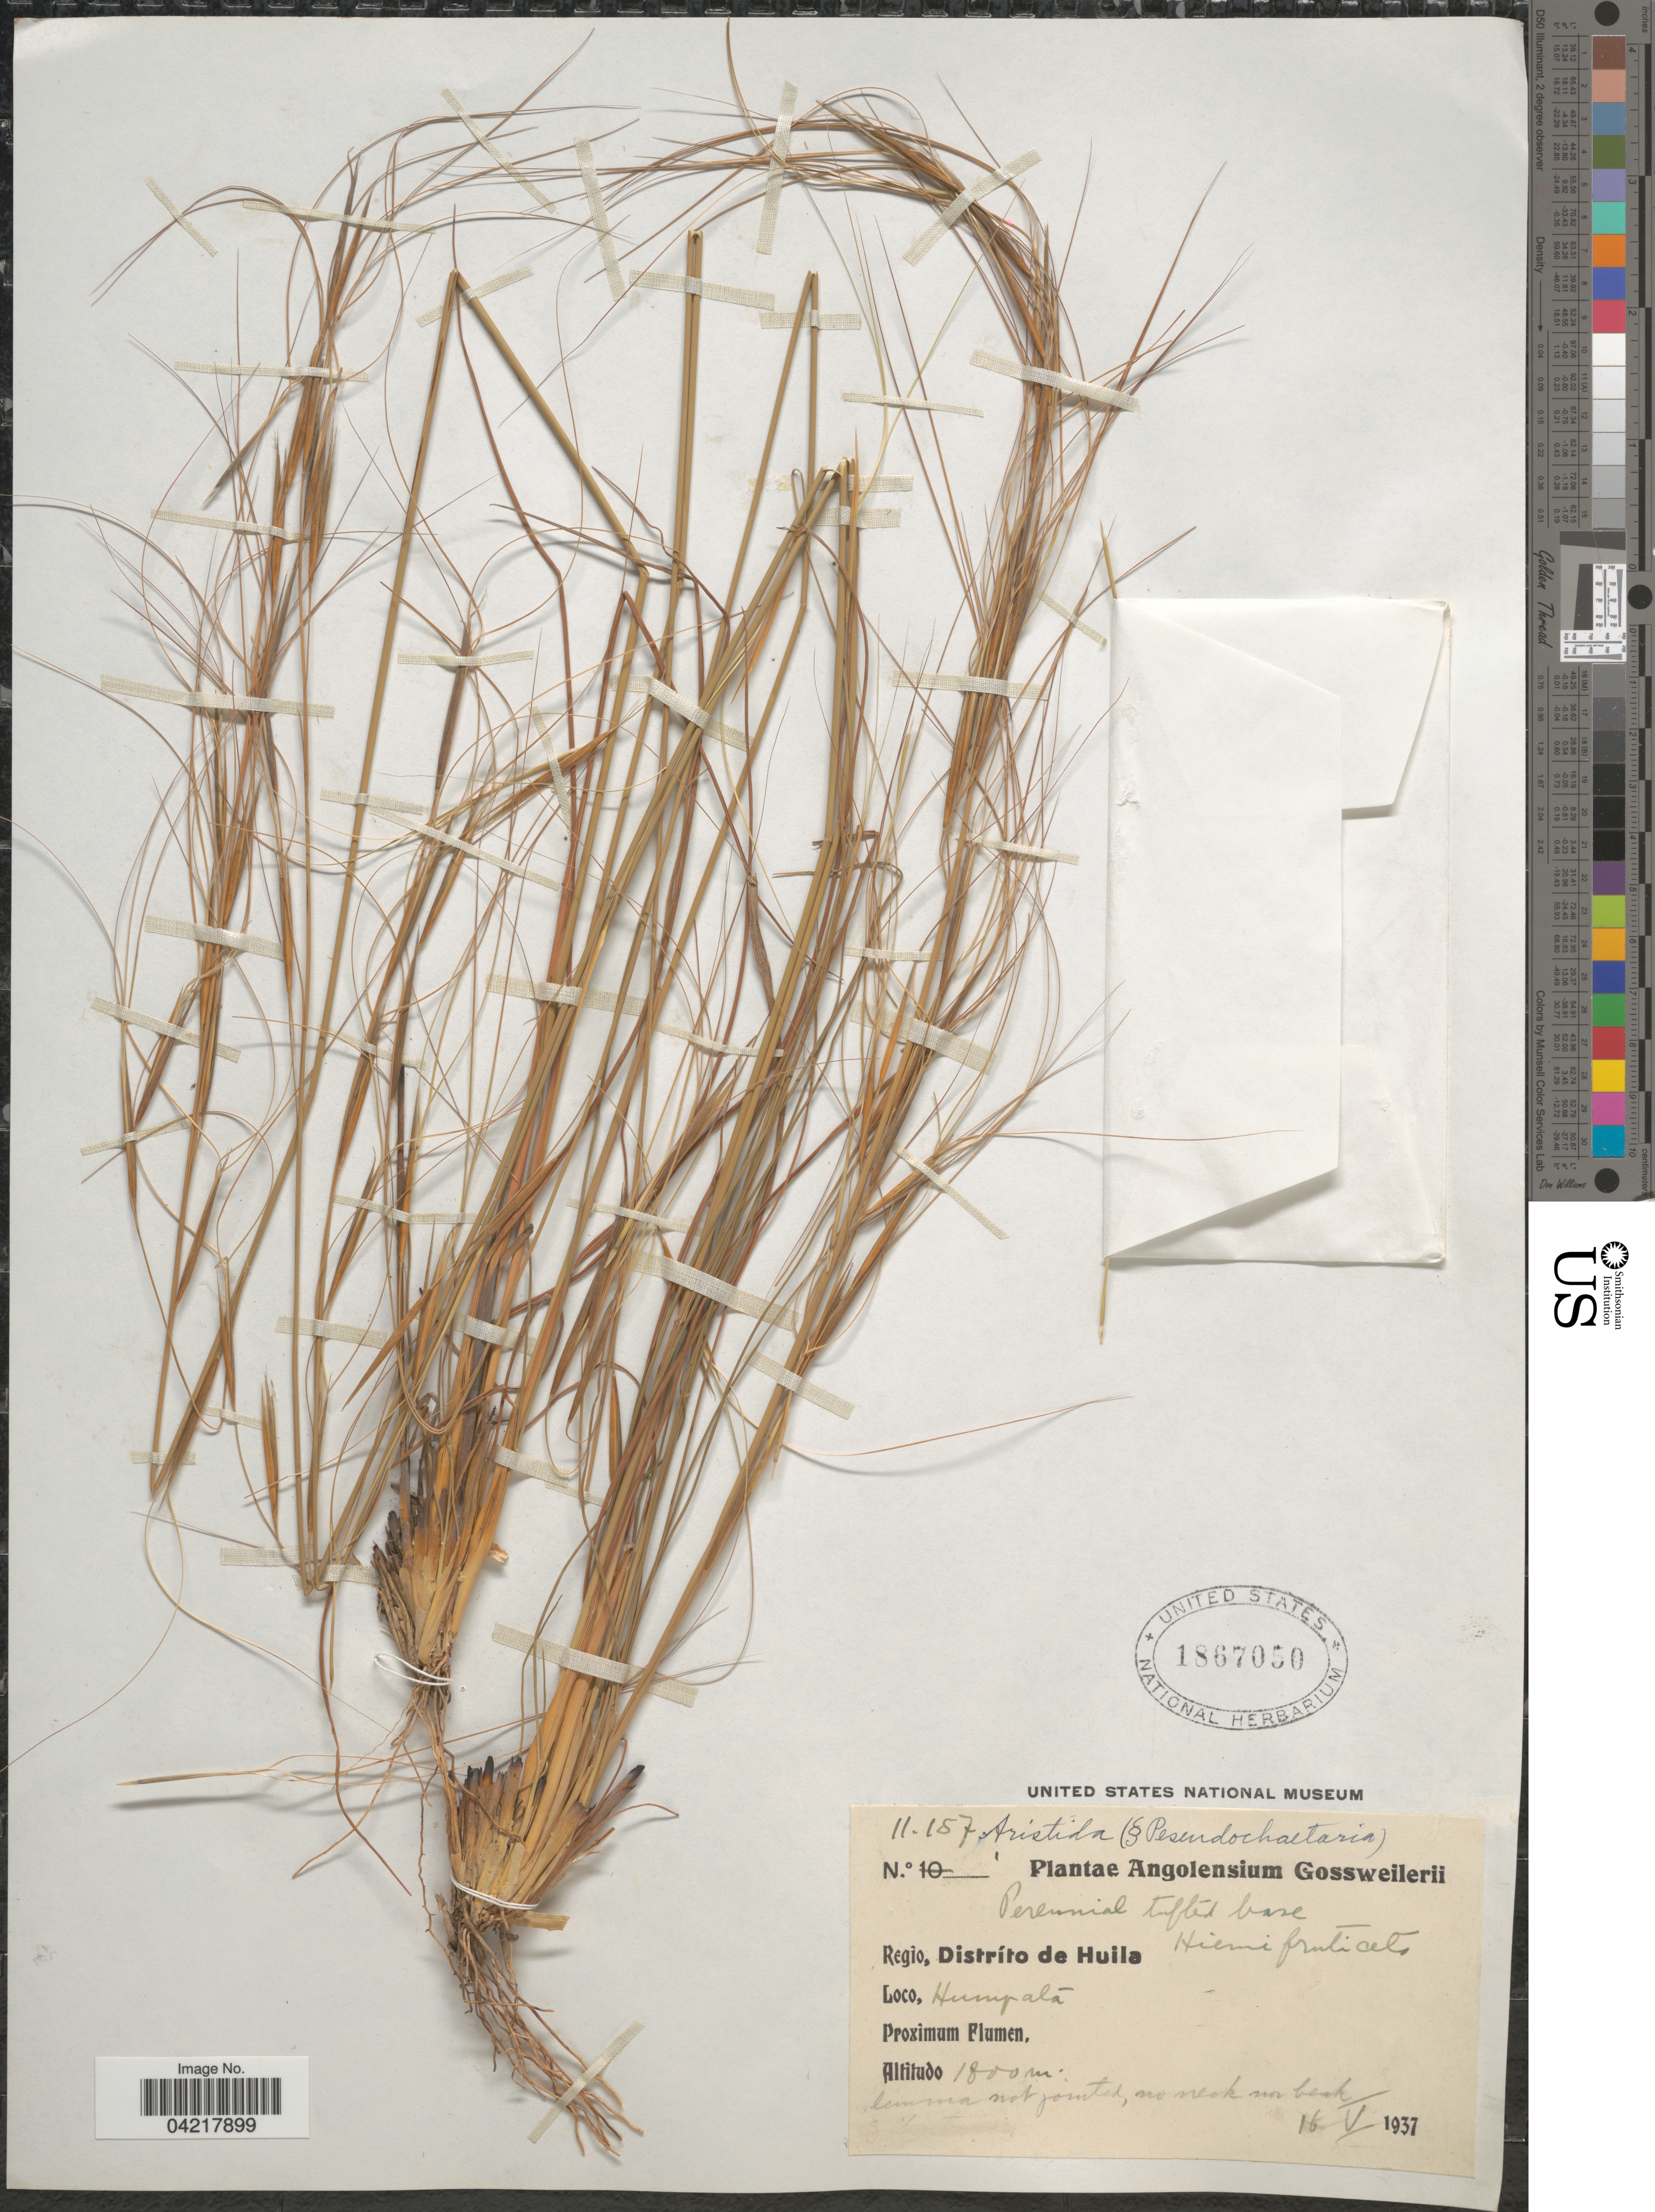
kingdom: Plantae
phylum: Tracheophyta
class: Liliopsida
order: Poales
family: Poaceae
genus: Aristida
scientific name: Aristida sp.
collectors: -. Gossweiler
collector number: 11157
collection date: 1937-05-16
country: Angola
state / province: Huila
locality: Regio, Distríto de Huila. Humpata.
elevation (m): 1800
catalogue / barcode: US 1867050